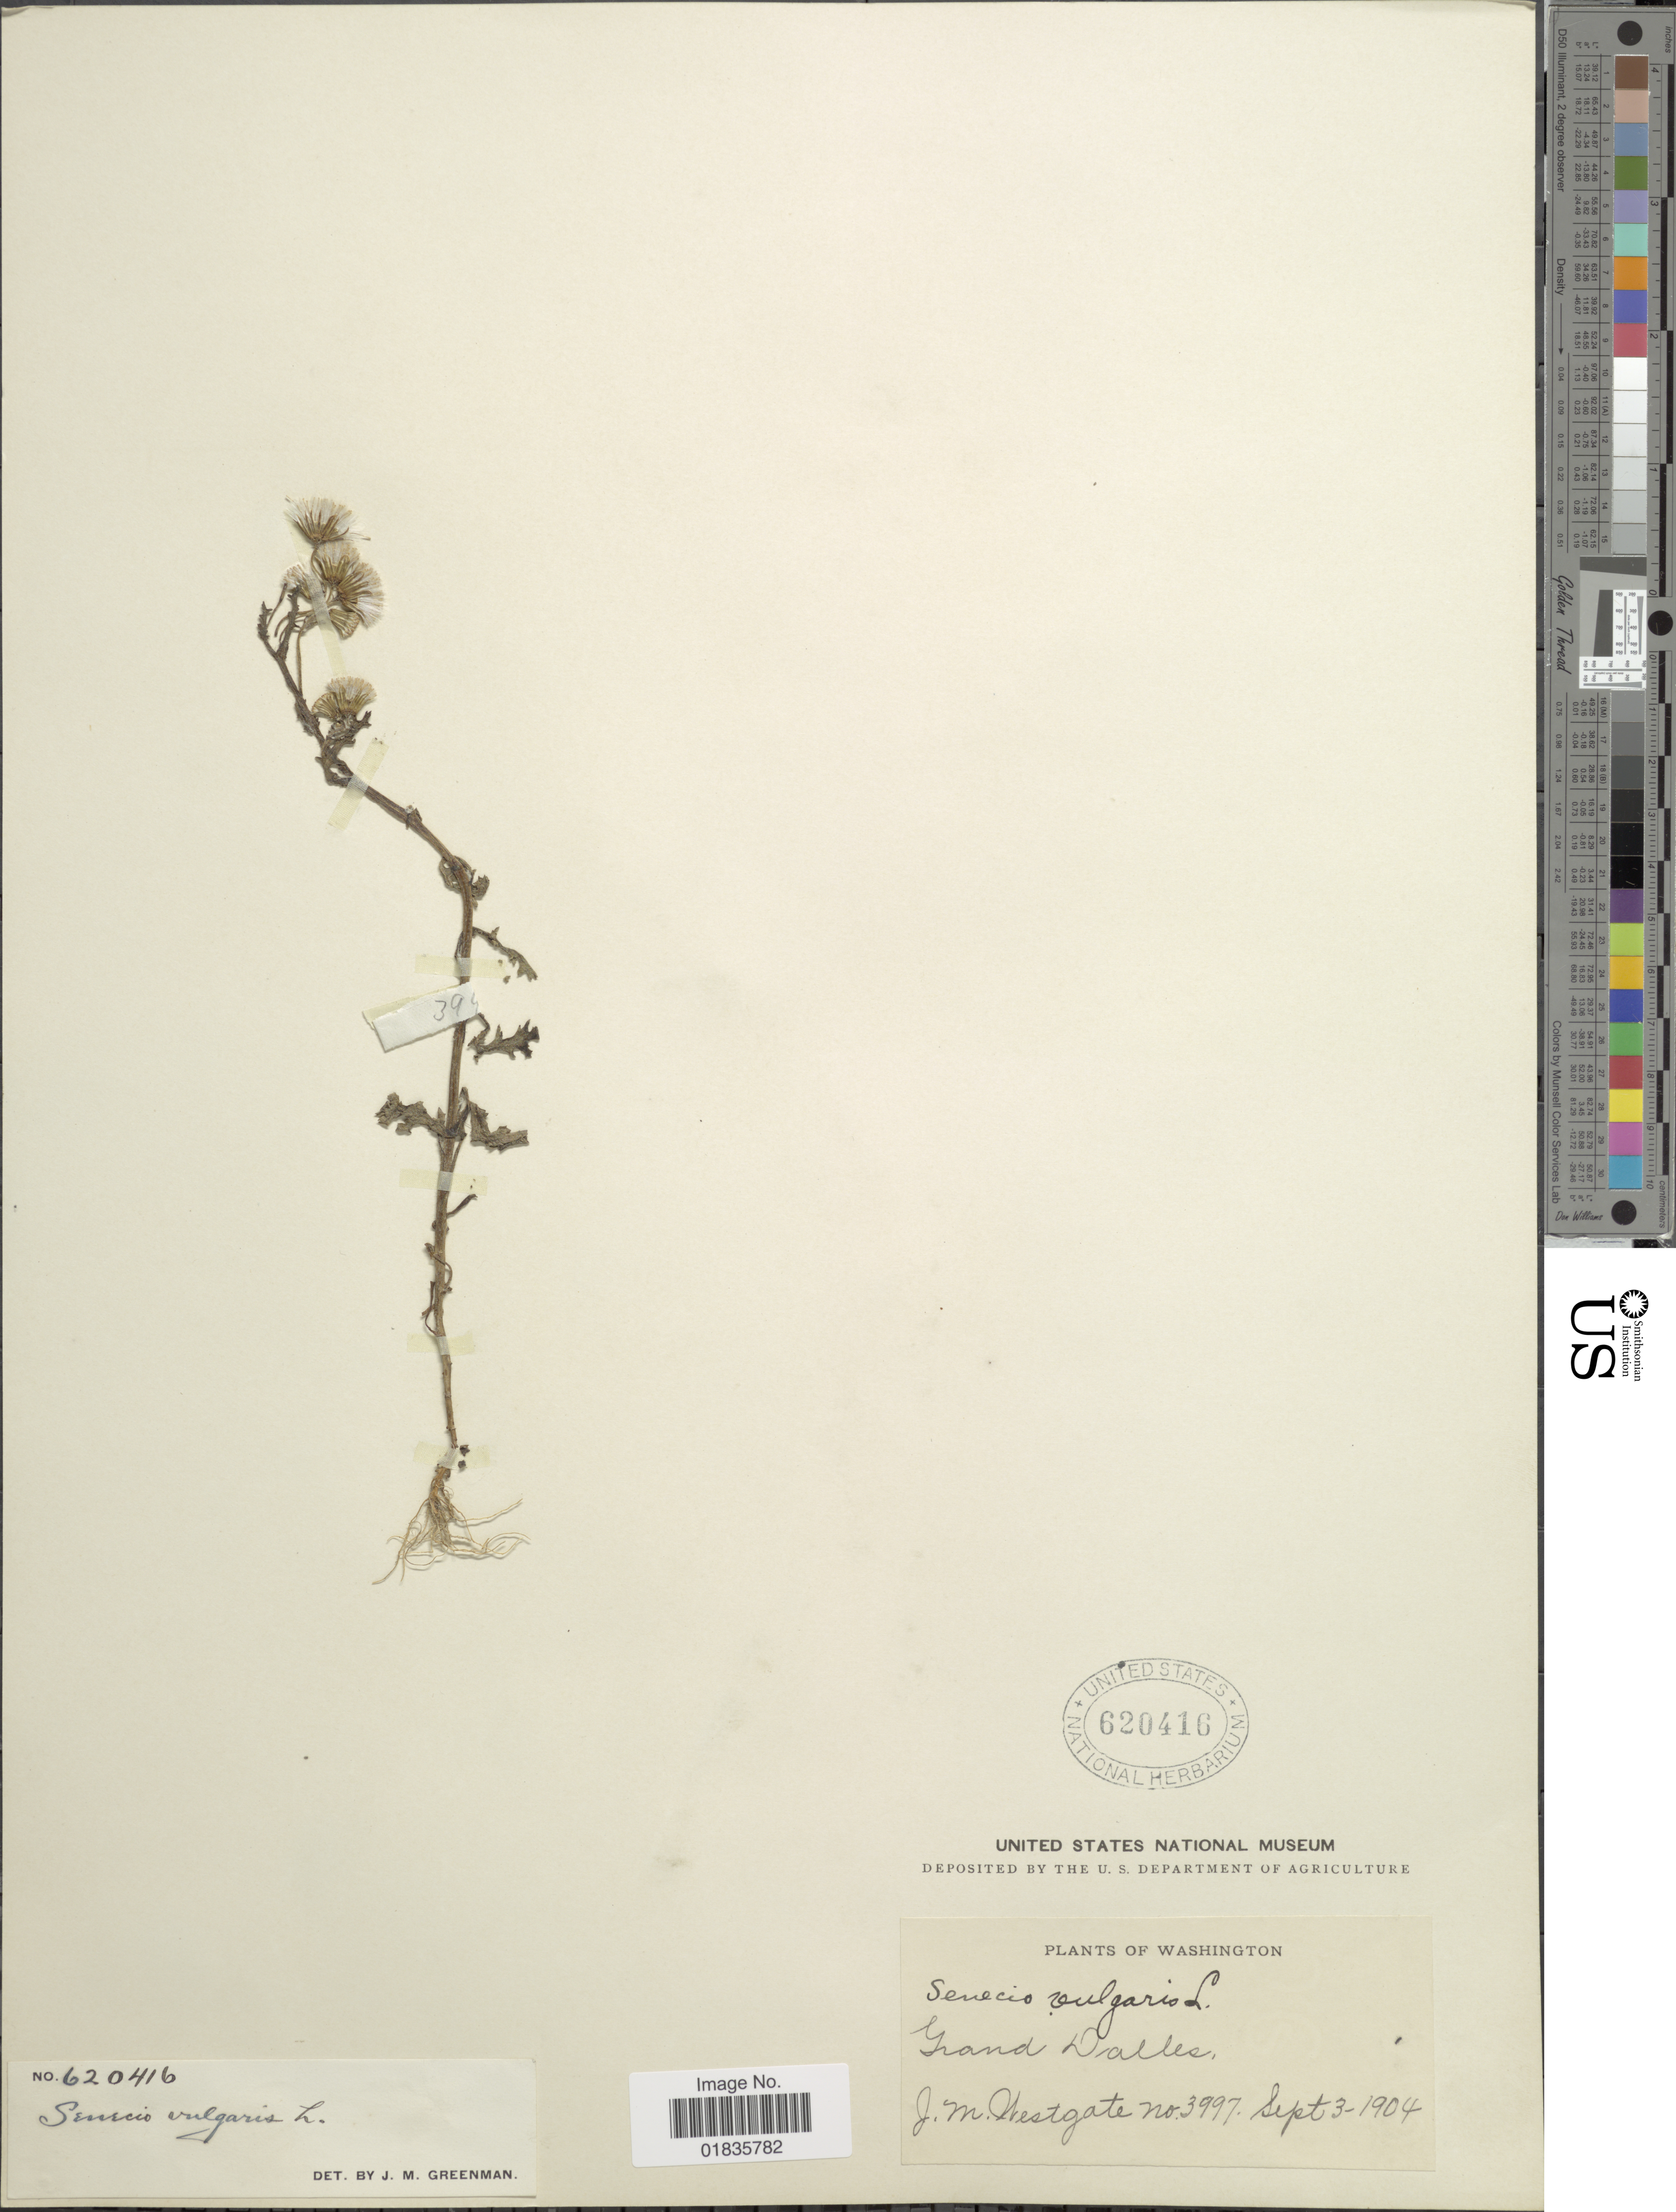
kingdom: Plantae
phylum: Tracheophyta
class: Magnoliopsida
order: Asterales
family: Asteraceae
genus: Senecio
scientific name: Senecio vulgaris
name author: L.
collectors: J. Westgate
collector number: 3997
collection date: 1904-09-03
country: United States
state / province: Washington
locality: Grand Dalles.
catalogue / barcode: US 620416